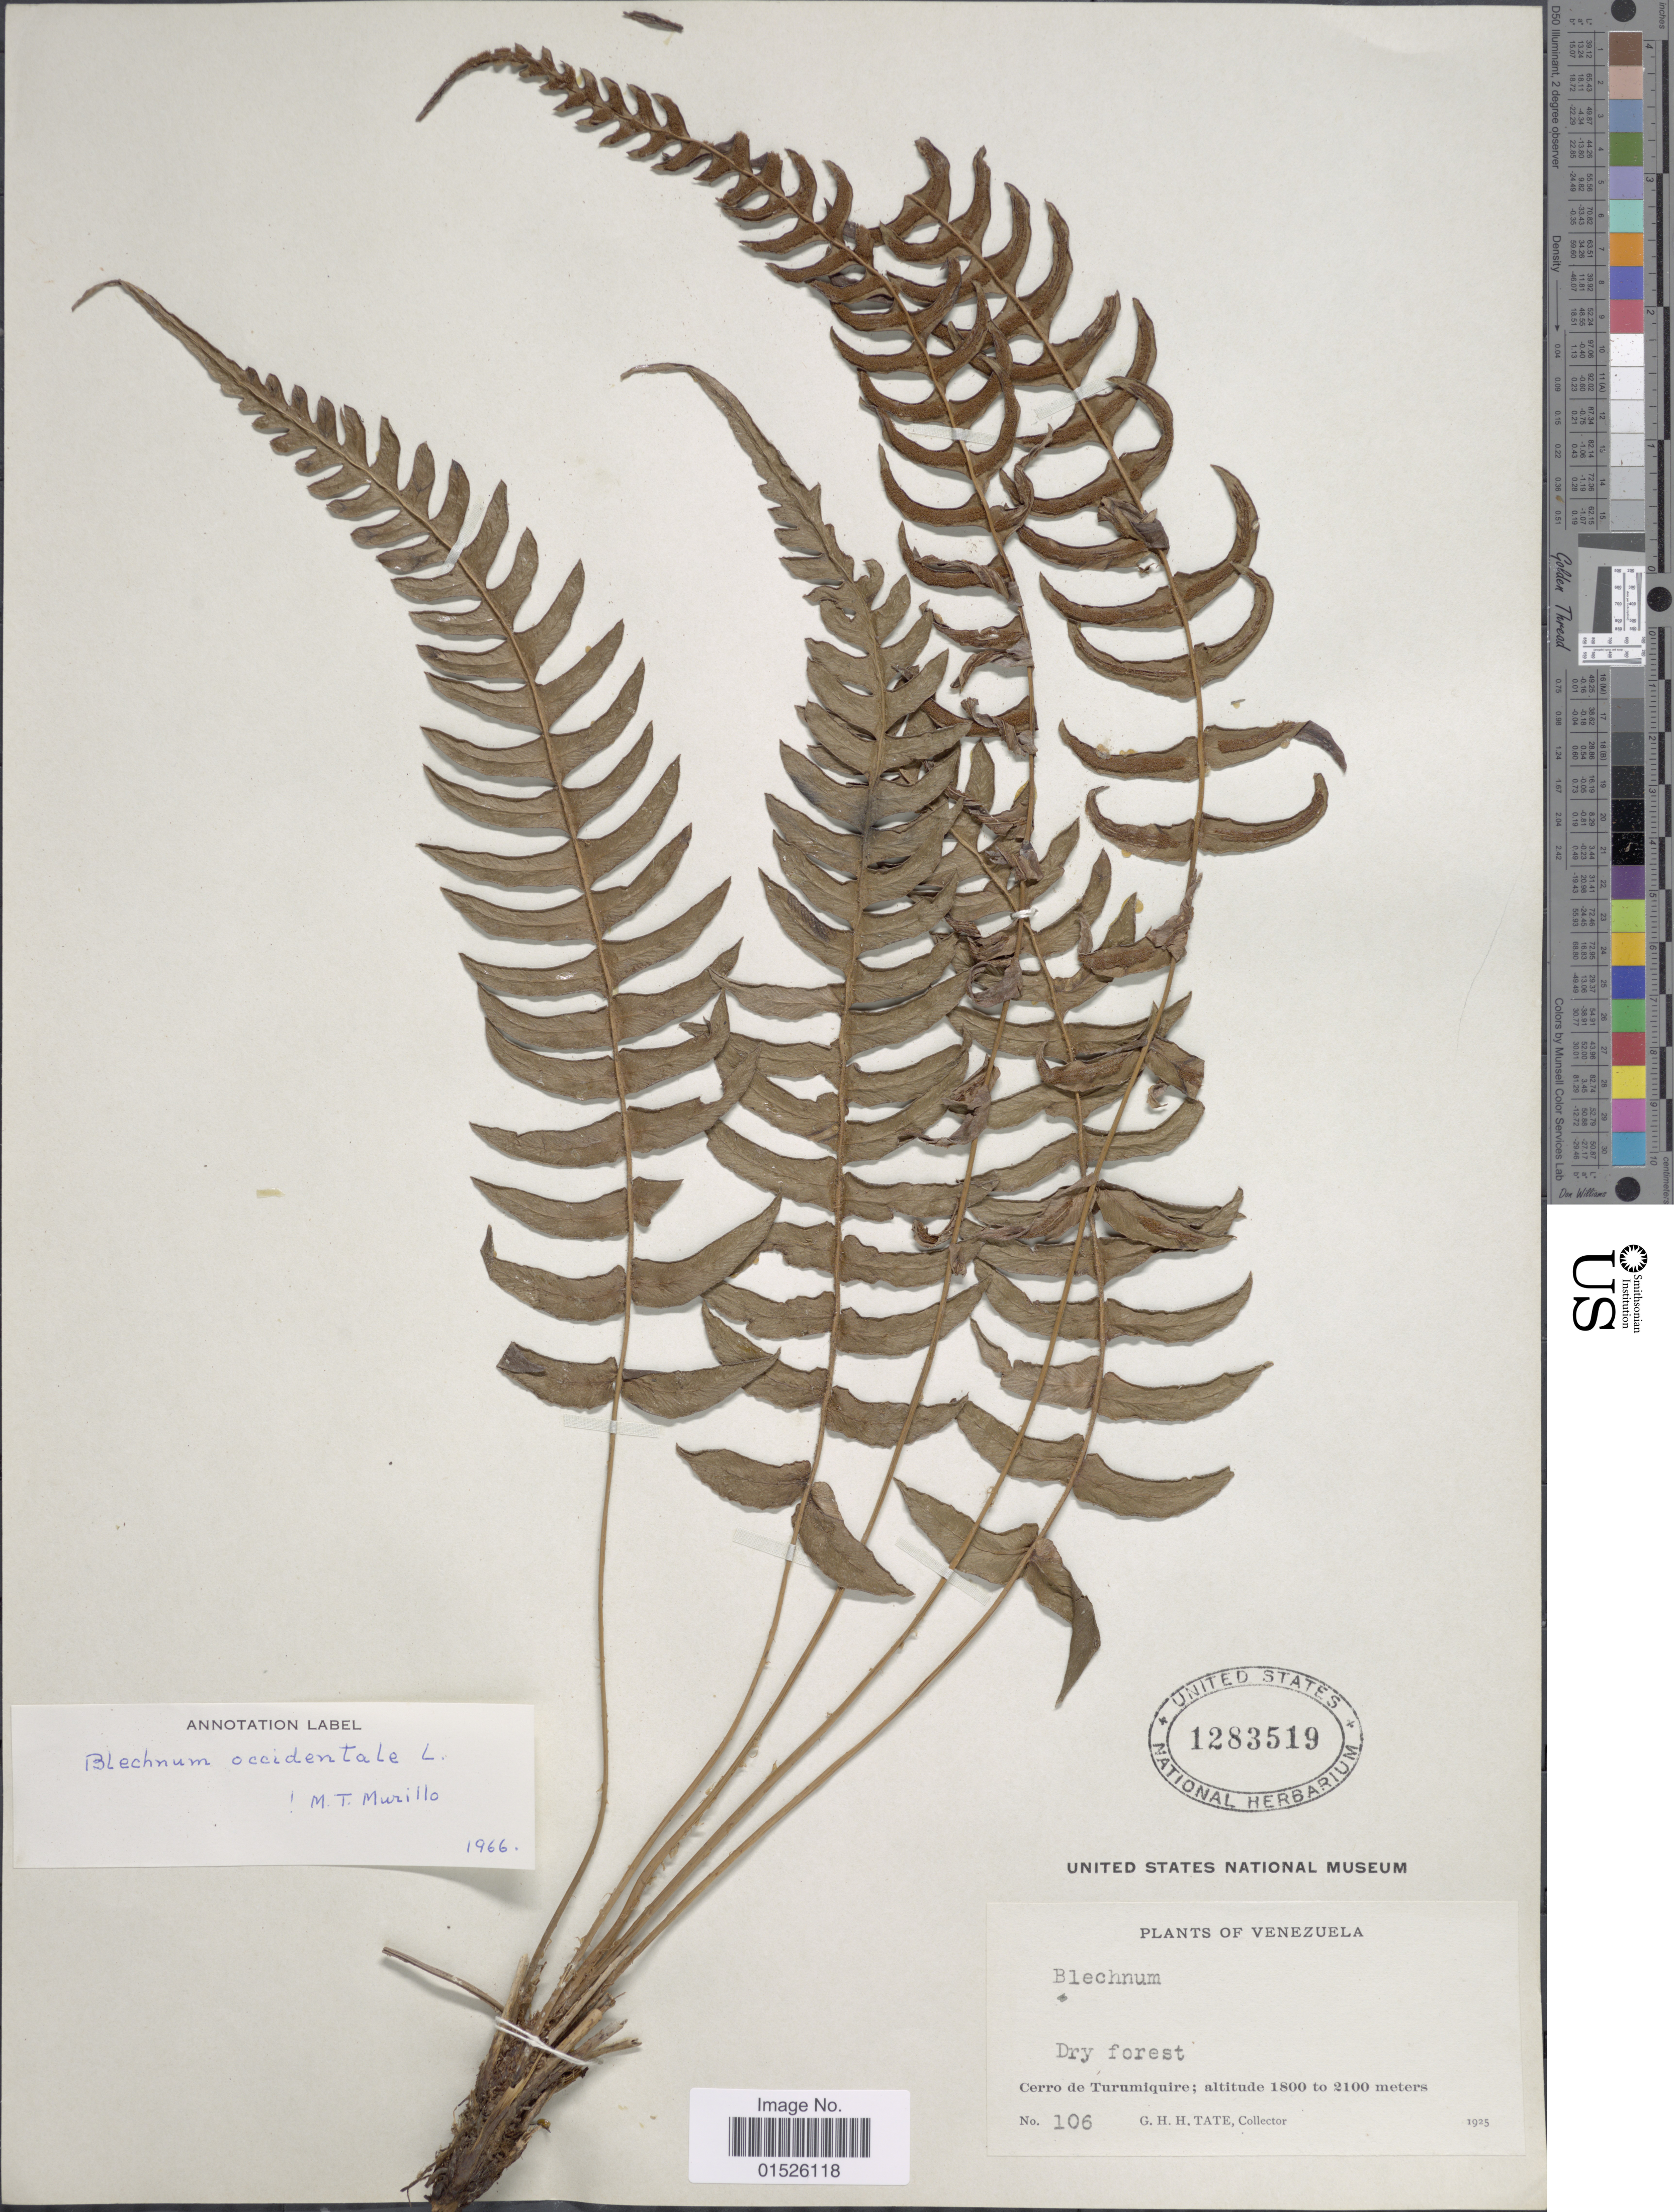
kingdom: Plantae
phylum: Tracheophyta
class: Polypodiopsida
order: Polypodiales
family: Blechnaceae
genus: Blechnum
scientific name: Blechnum glandulosum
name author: Link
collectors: G. H. H.Tate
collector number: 106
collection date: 1925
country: Venezuela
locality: Venezuela, Cerro de Turumiquire.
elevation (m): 1800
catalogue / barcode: US 1283519